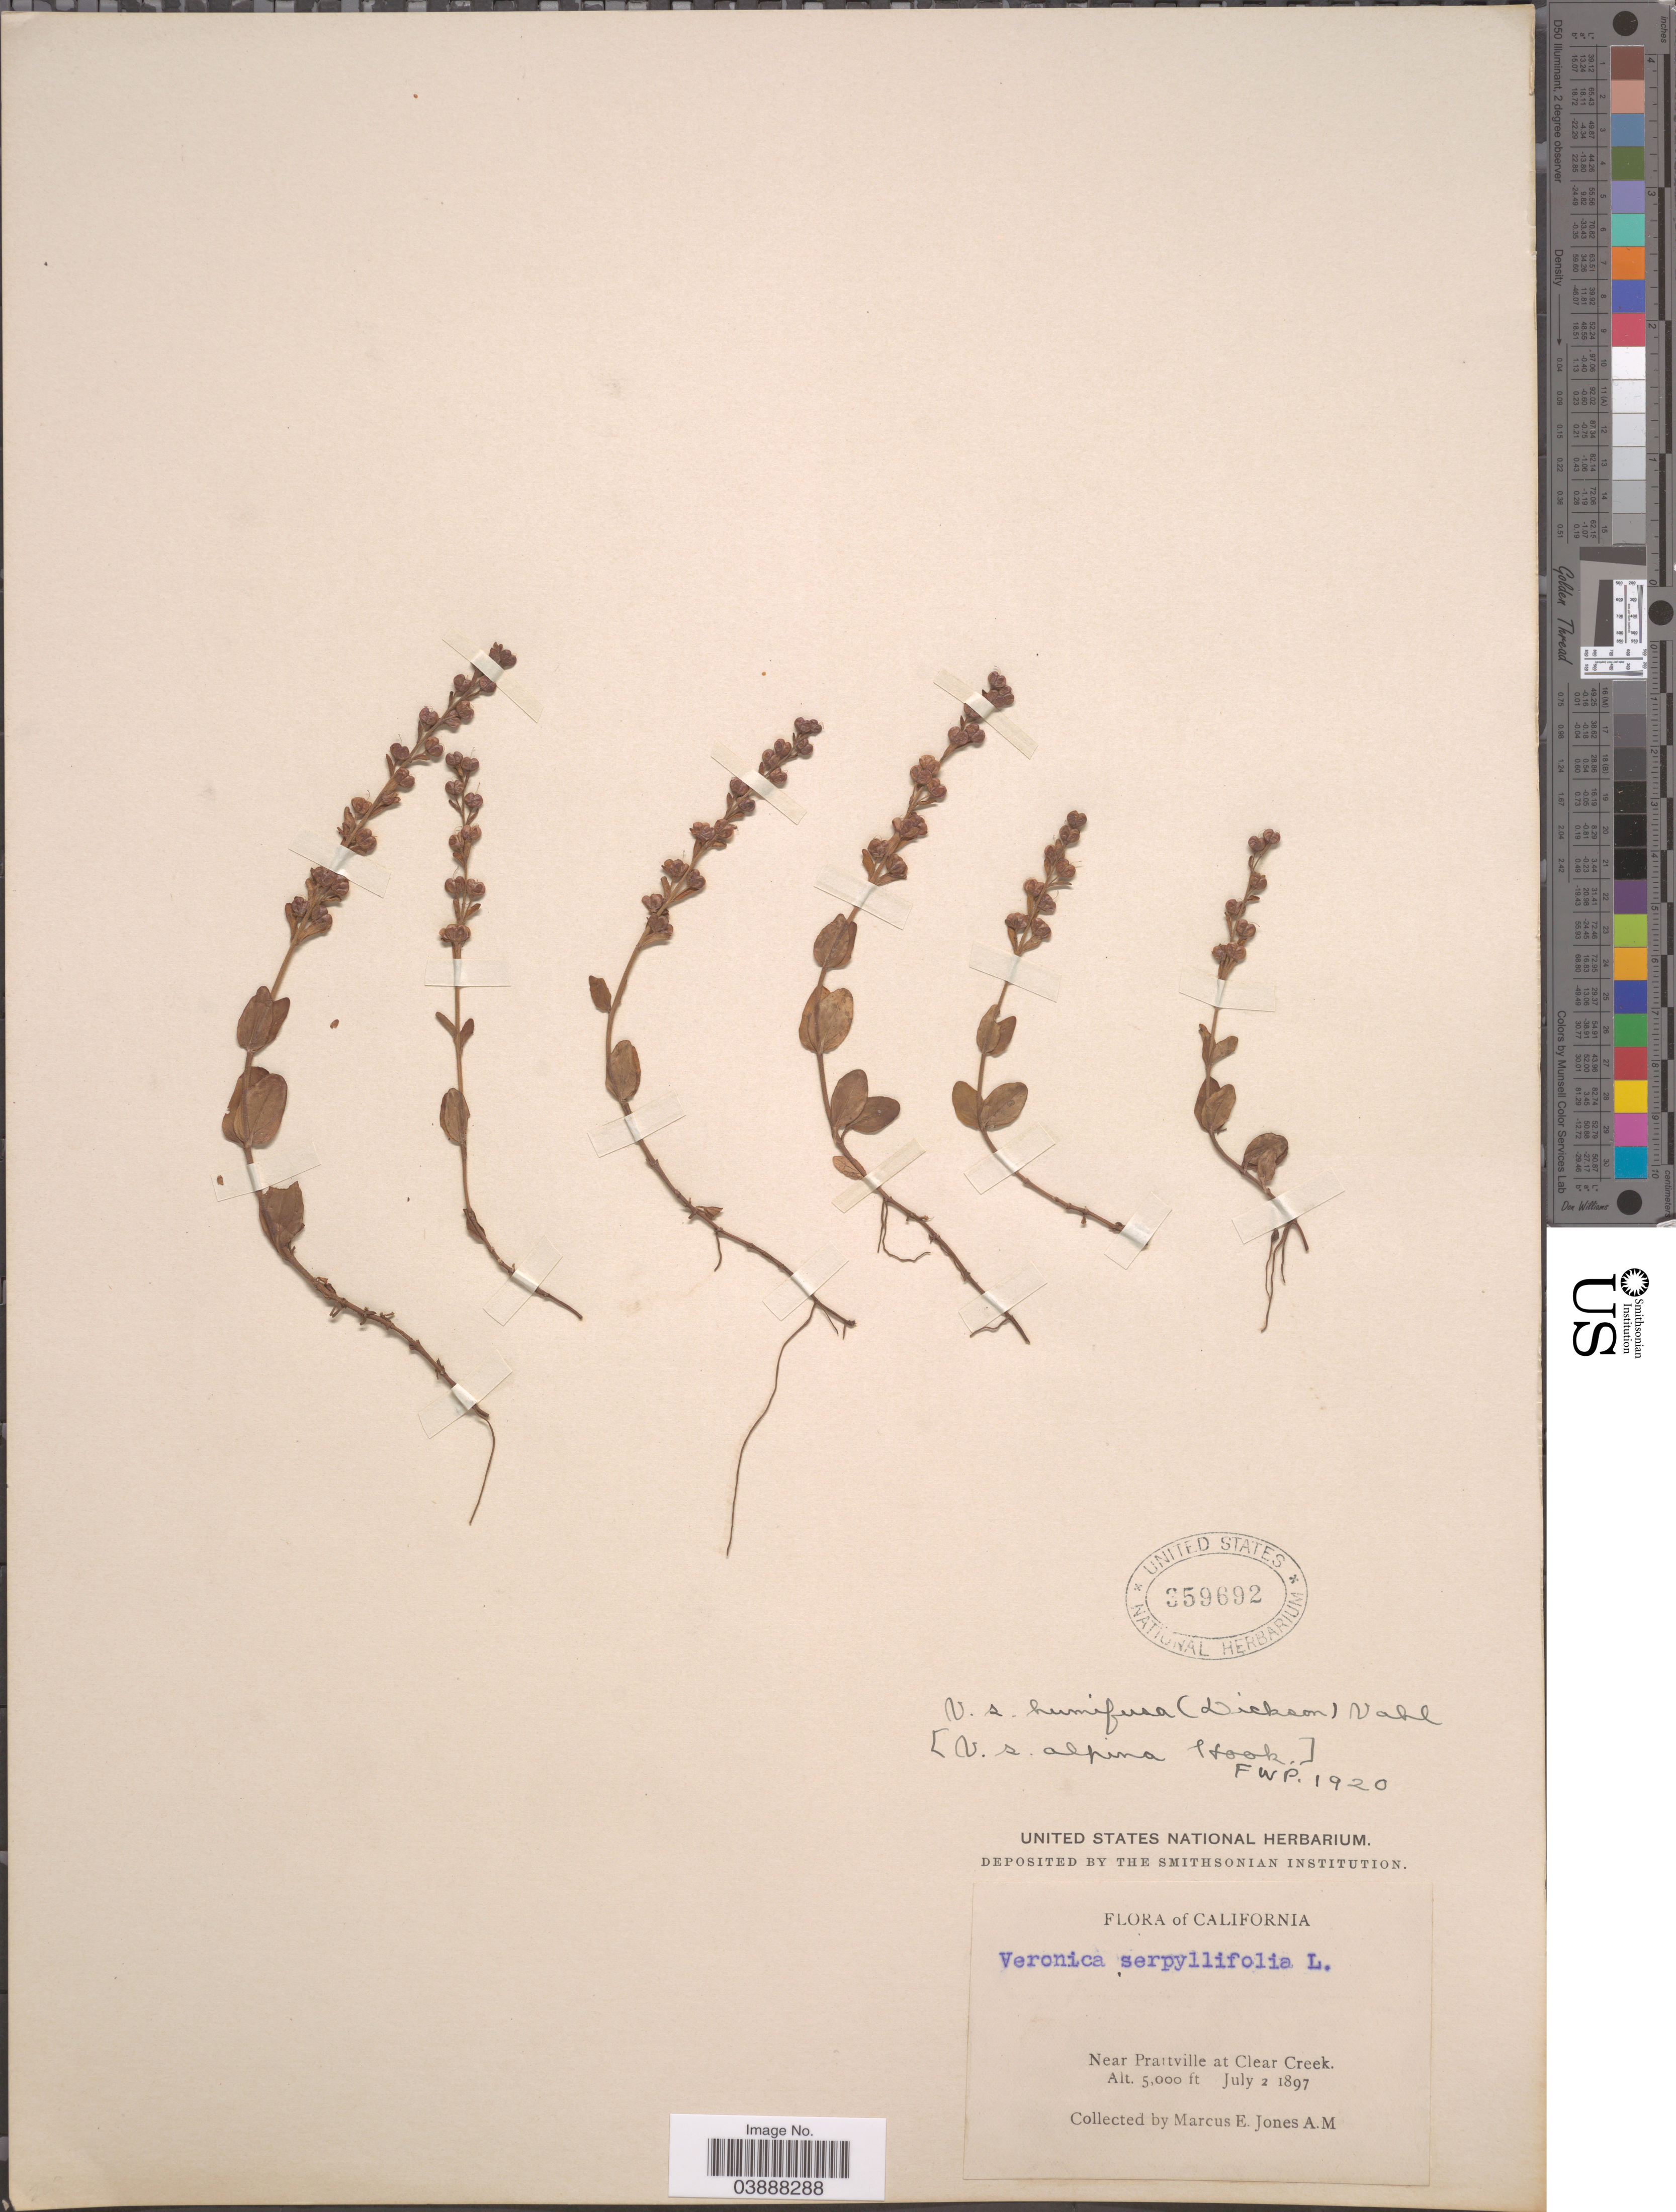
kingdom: Plantae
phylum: Tracheophyta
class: Magnoliopsida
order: Lamiales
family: Plantaginaceae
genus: Veronica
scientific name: Veronica serpyllifolia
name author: L.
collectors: M. E. Jones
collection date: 1897-07-02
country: United States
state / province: California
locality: Near Prattville at Clear Creek.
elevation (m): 1524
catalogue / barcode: US 359692